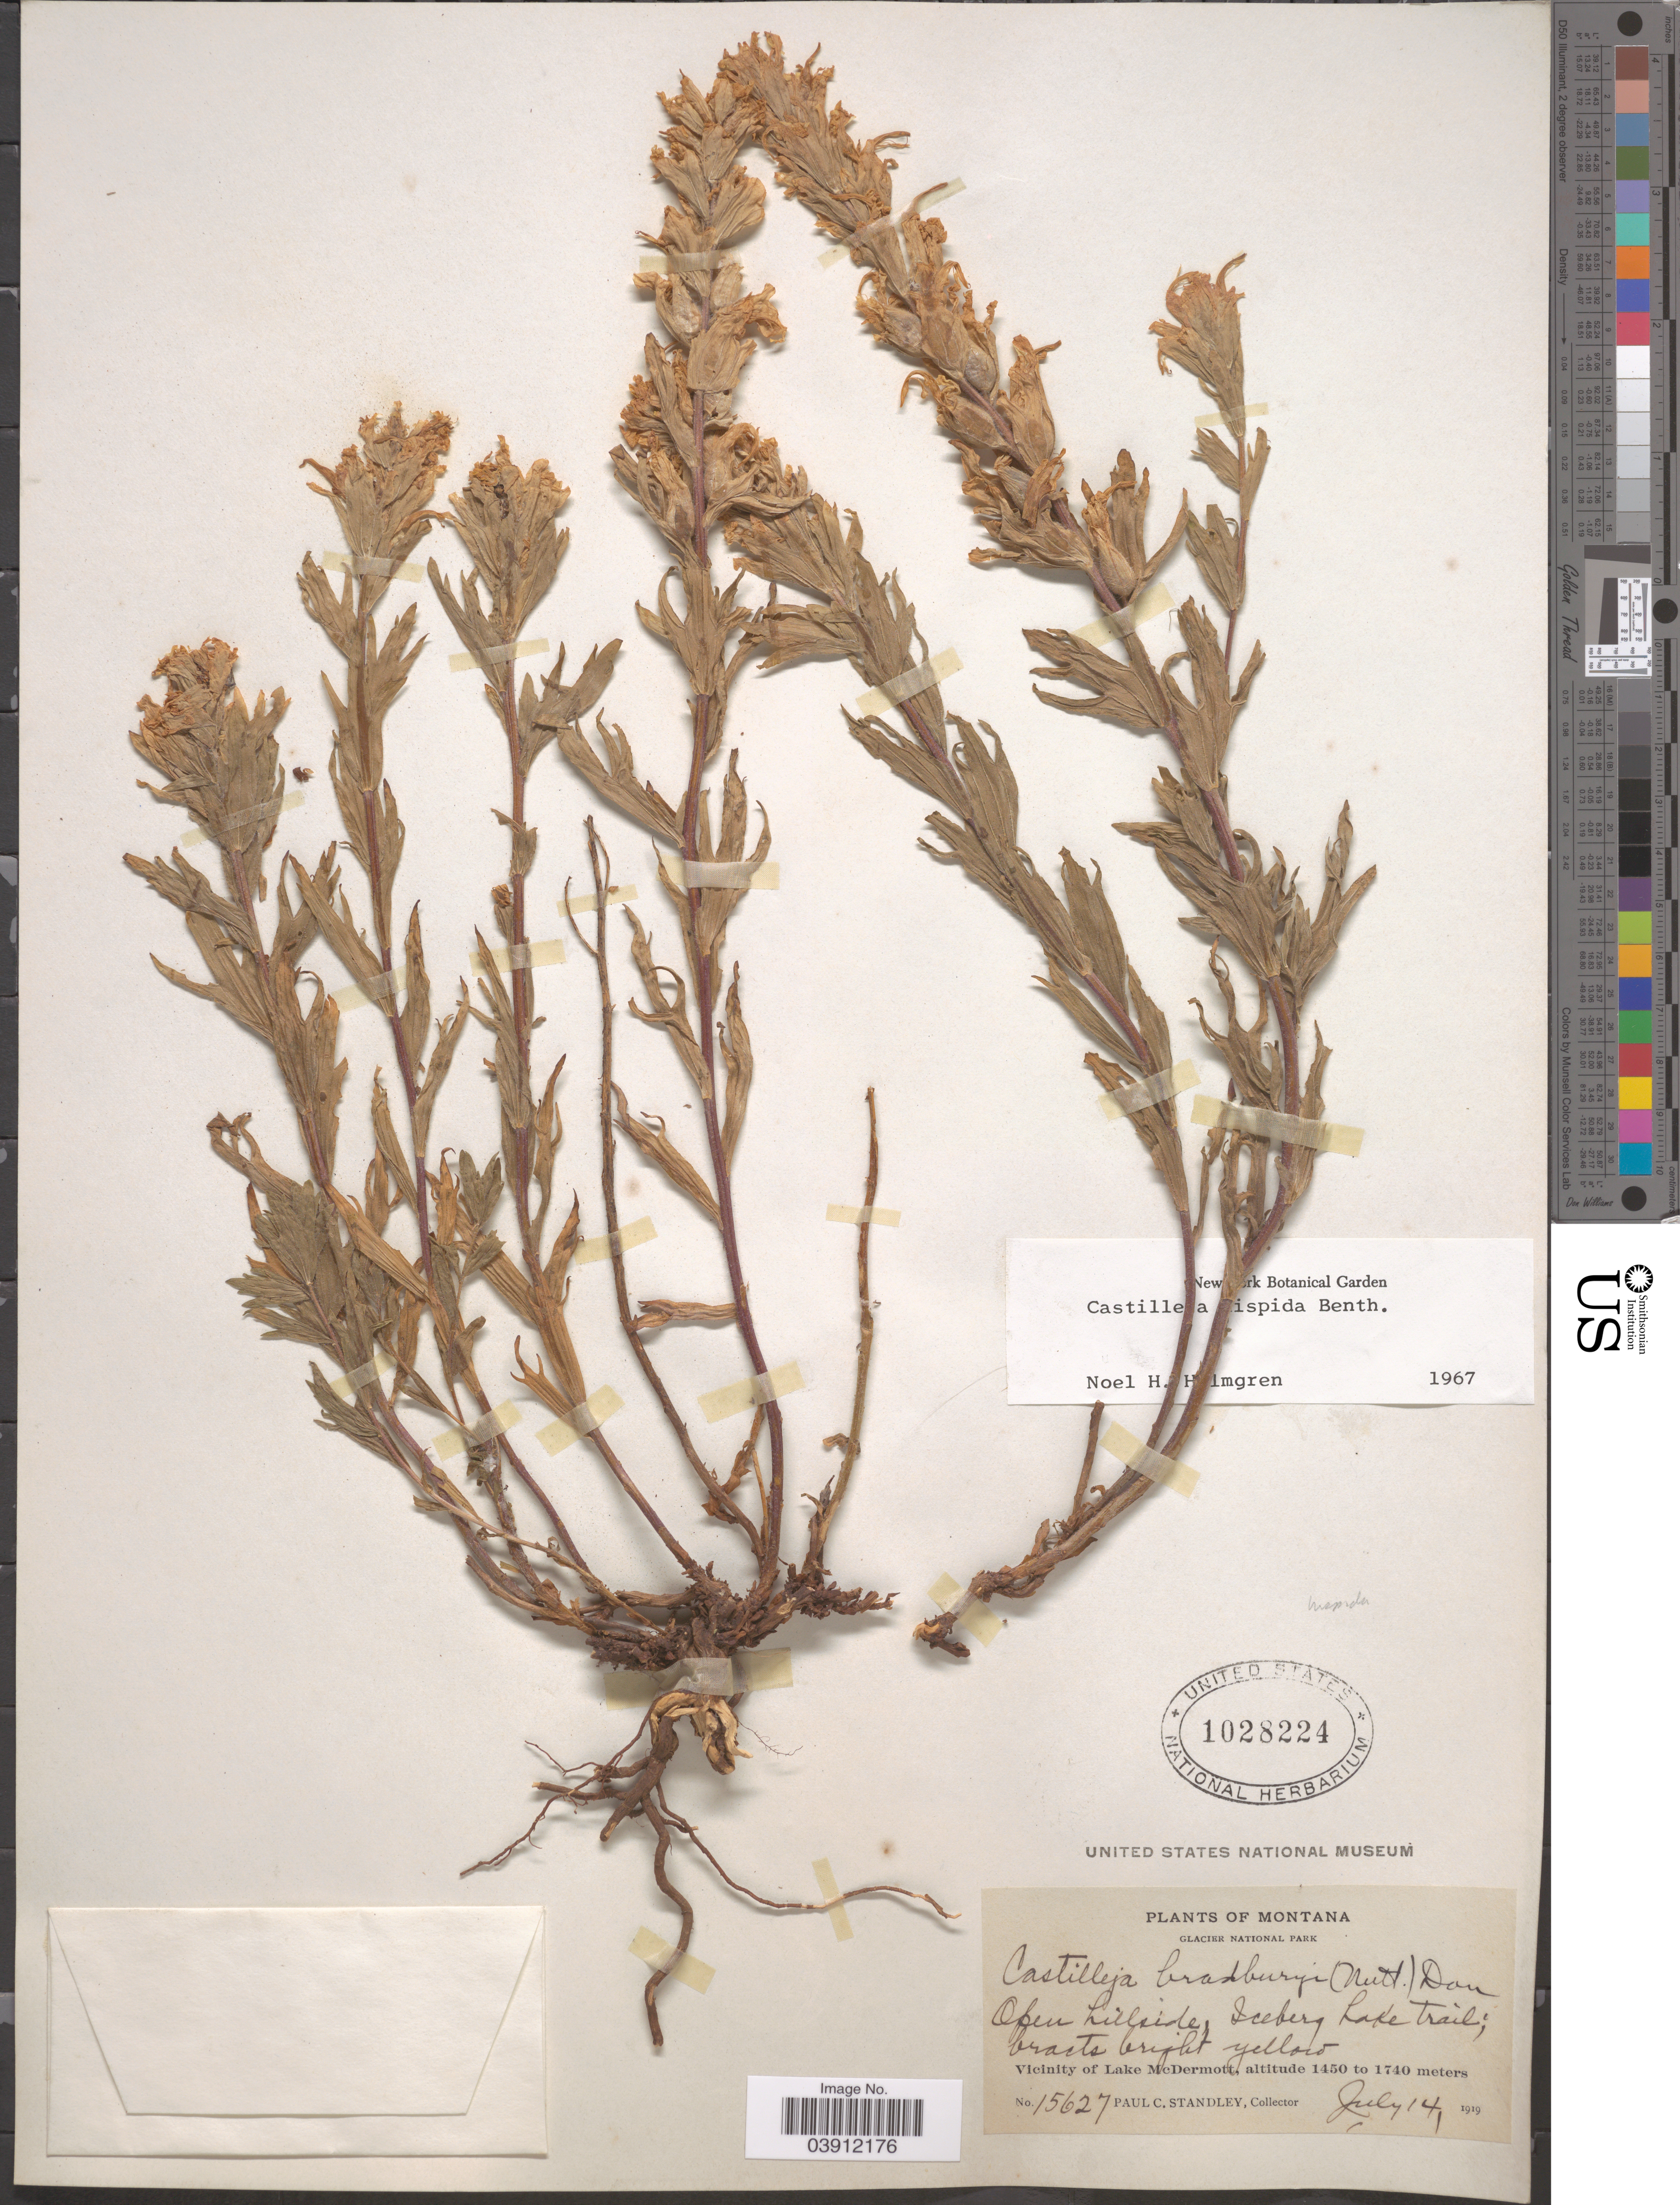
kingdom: Plantae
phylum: Tracheophyta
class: Magnoliopsida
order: Lamiales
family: Orobanchaceae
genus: Castilleja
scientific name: Castilleja hispida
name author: Benth. ex Hook.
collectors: P. C. Standley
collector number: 15627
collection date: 1919-07-14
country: United States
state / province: Montana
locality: Glacier National Park. Open hillside, Iceberg Lake trail. Vicinity of Lake McDermott.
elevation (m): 1450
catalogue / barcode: US 1028224